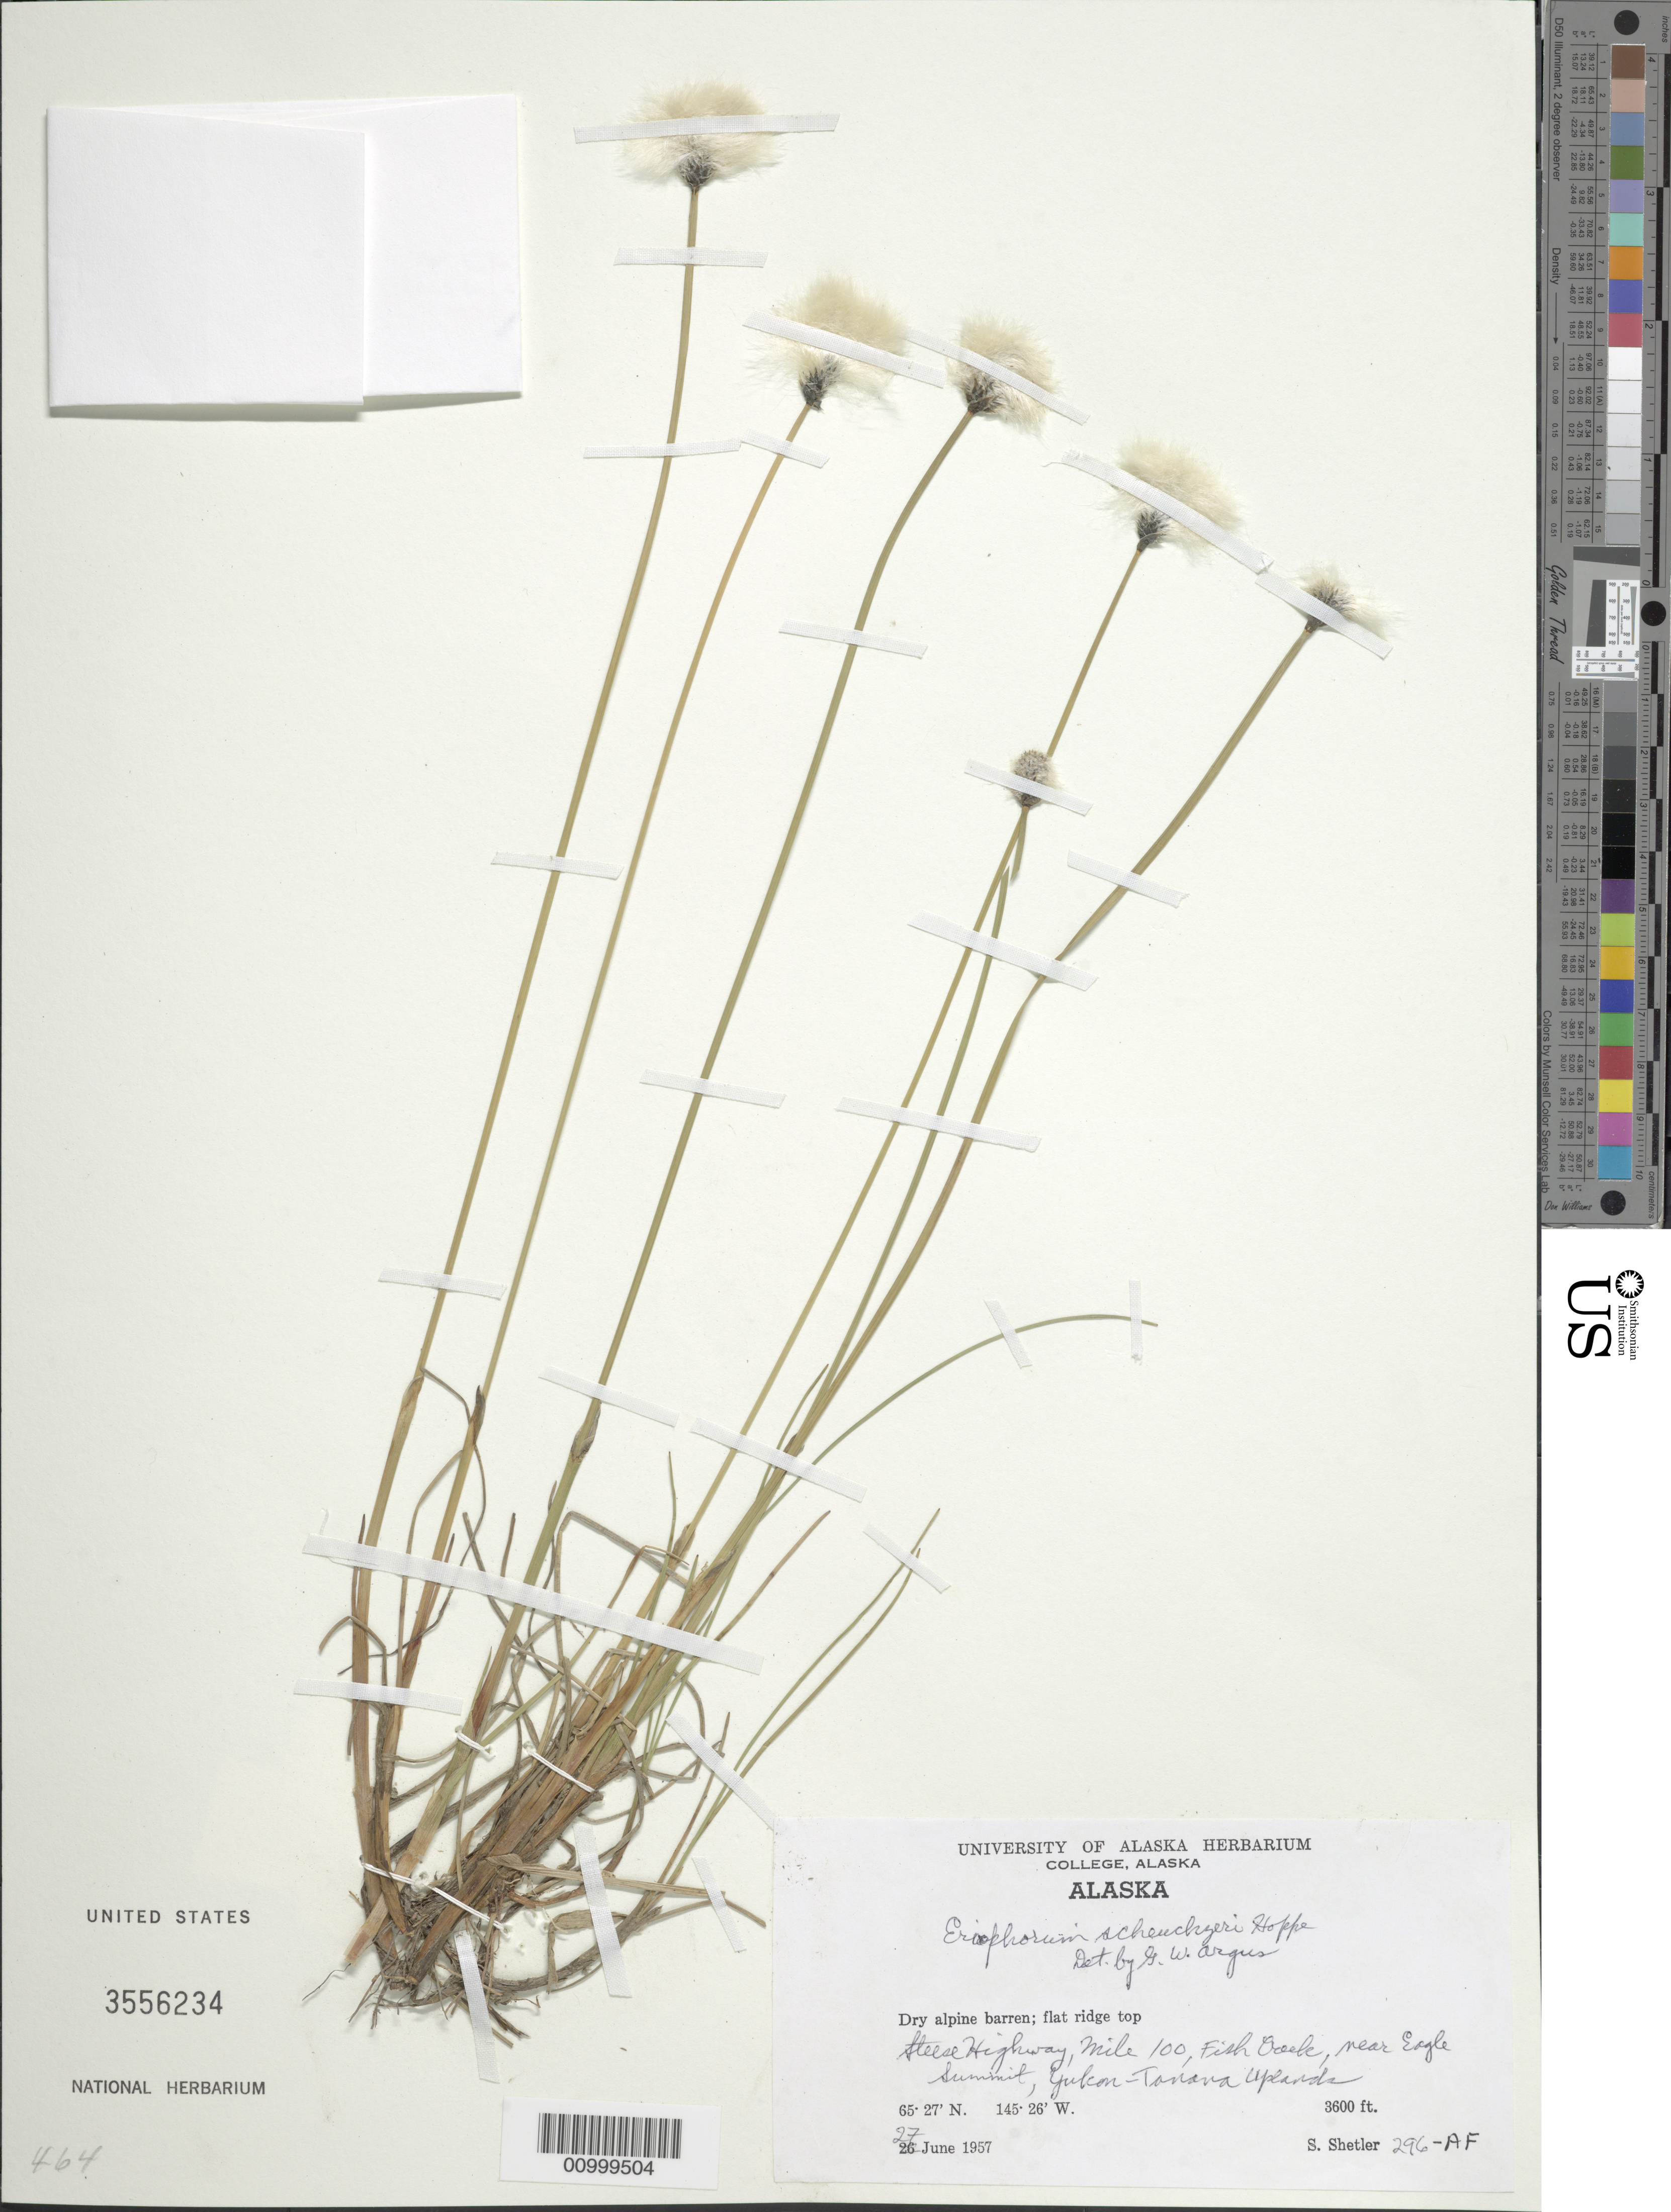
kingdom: Plantae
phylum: Tracheophyta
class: Liliopsida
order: Poales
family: Cyperaceae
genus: Eriophorum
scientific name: Eriophorum scheuchzeri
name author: Hoppe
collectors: S. Shetler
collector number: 296-AF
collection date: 1957-06-27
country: United States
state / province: Alaska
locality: Alaska. Dry pine barren; flat ridge top. Steese Highway , Mile 100, Fish Creek, near Eagle Summit, Yukon-Tanana Upland.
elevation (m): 1097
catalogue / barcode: US 3556234